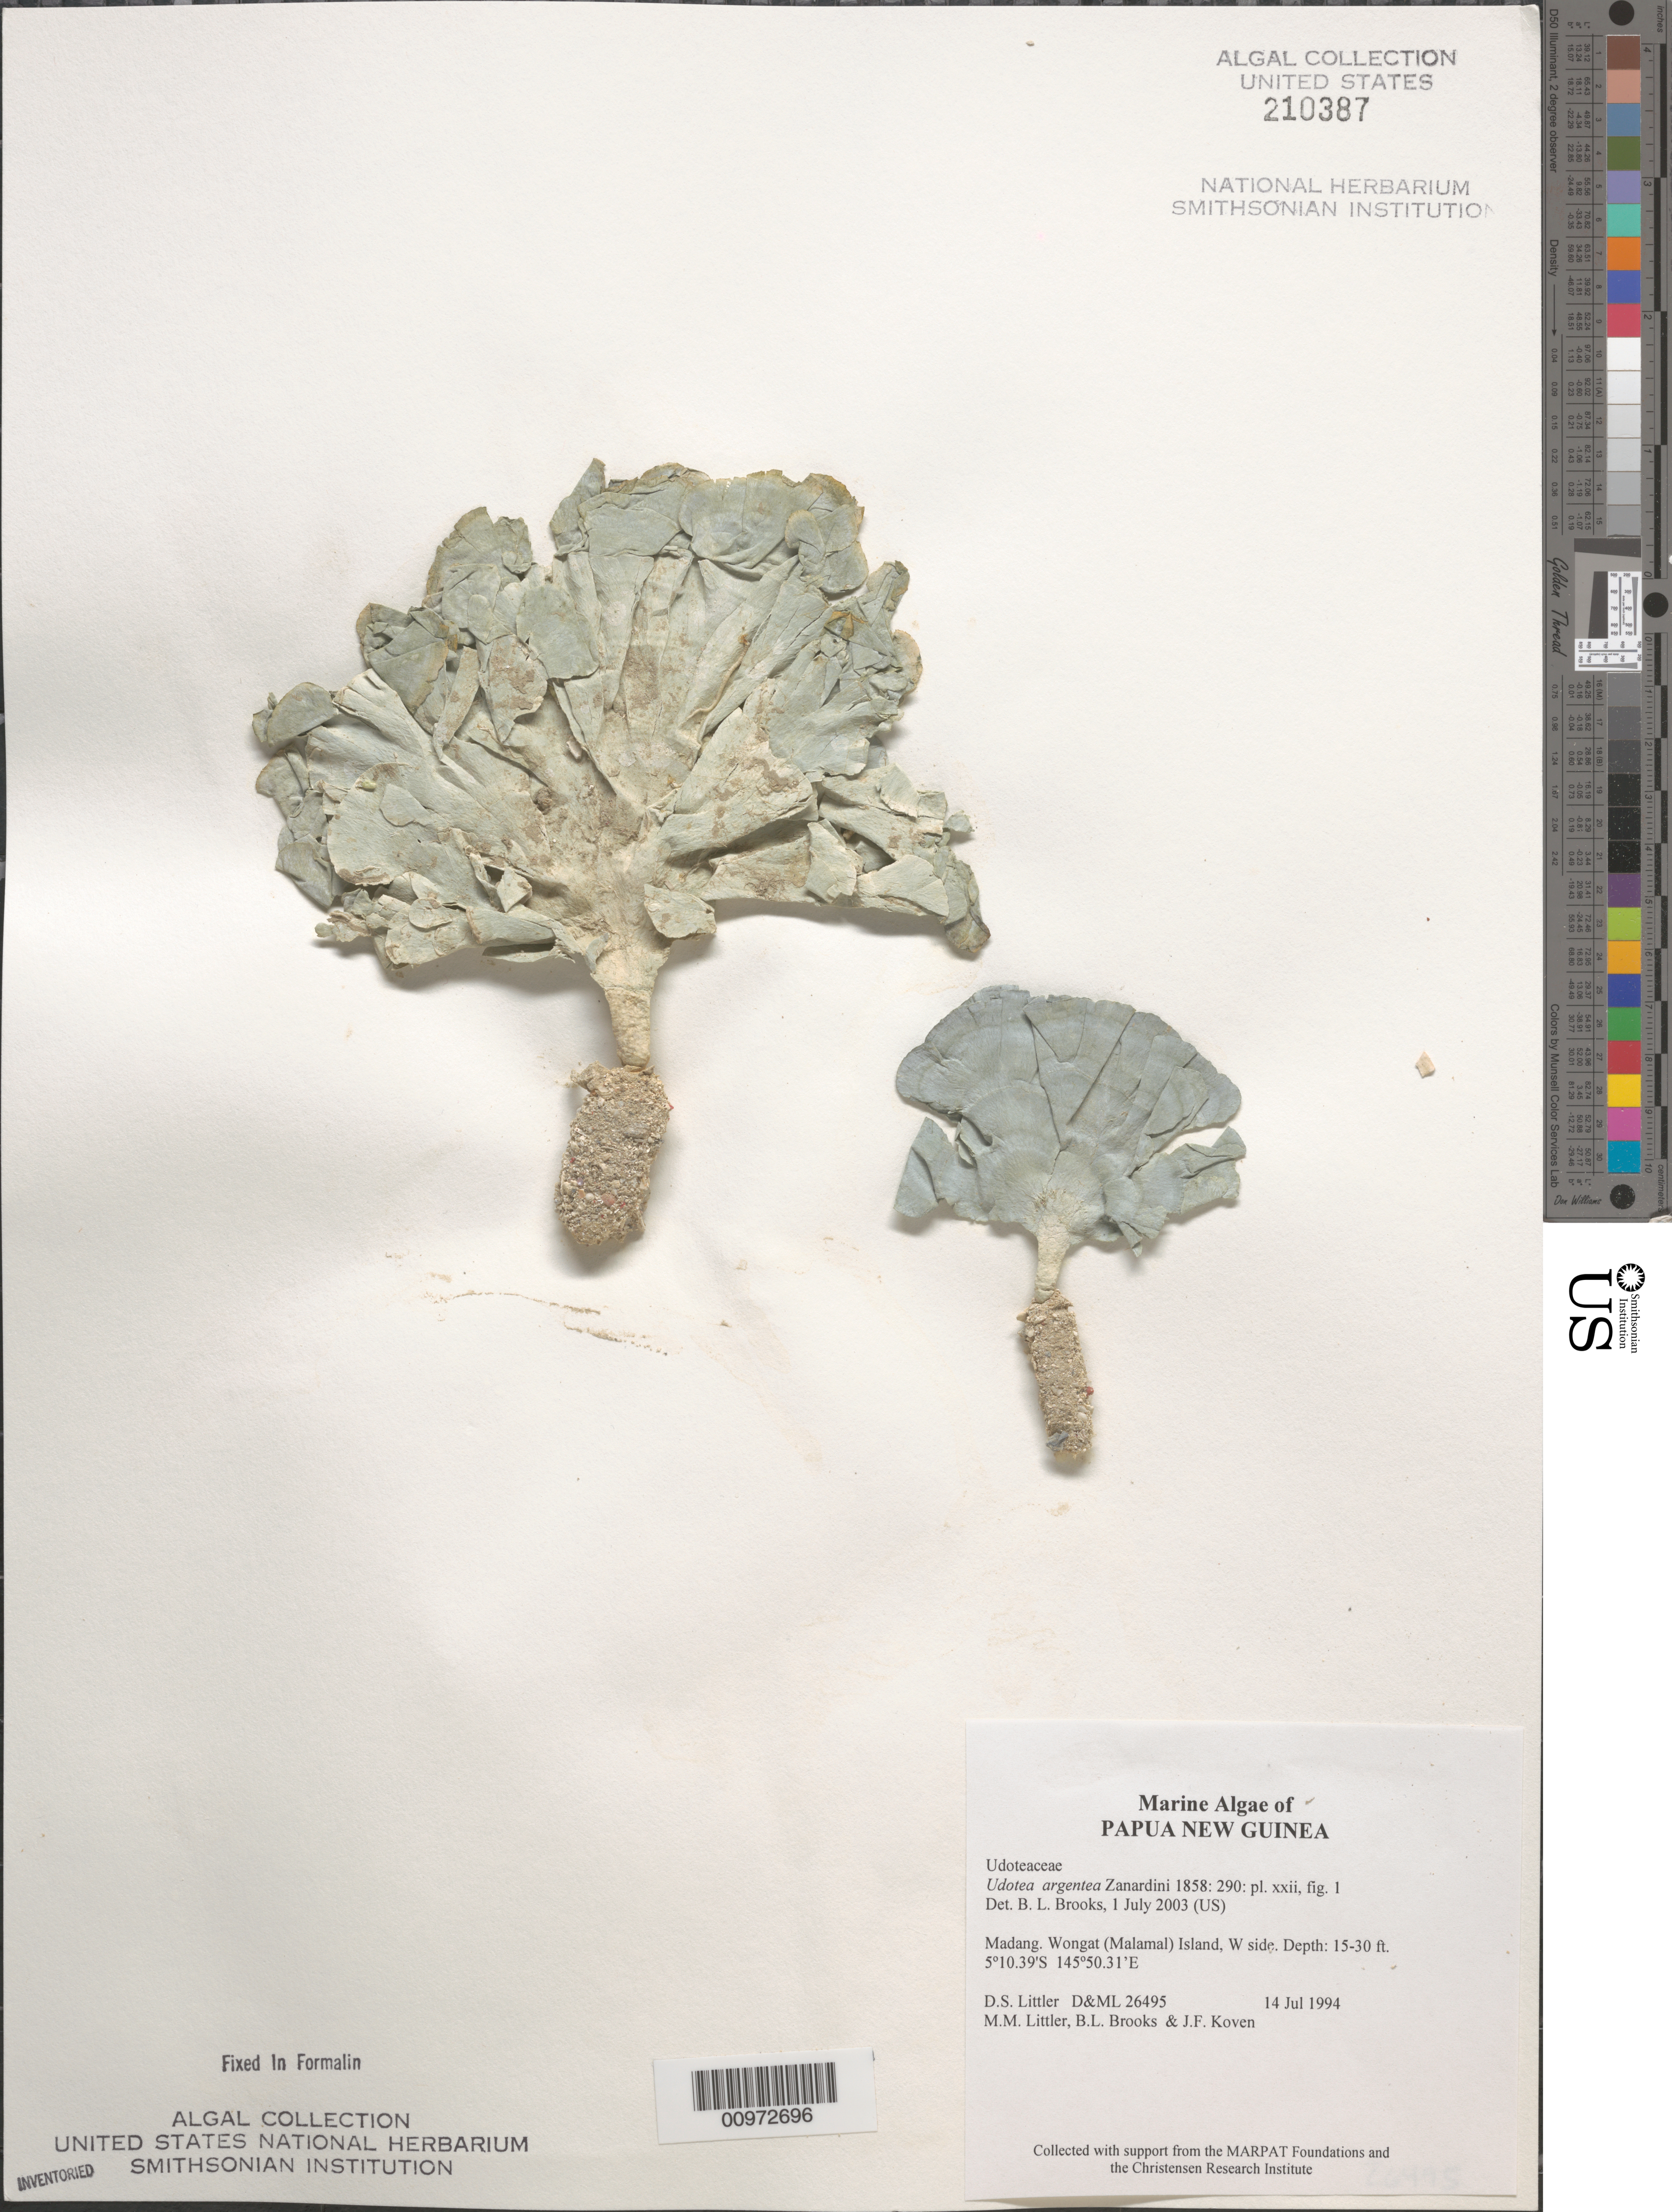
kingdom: Plantae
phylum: Chlorophyta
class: Ulvophyceae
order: Bryopsidales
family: Udoteaceae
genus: Udotea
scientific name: Udotea argentea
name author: Zanardini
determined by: Brooks, B. L., (BOT), Smithsonian Institution - National Museum of Natural History (UNITED STATES)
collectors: D. S. Littler, M. M. Littler, B. Brooks & J. Koven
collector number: D&ML 26495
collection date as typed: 14 Jul 1994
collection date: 1994-07-14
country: Papua New Guinea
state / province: Madang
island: Wongat [Malamal]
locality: West side of island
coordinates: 5 10.39'S, 145 50.31'E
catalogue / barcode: US 210387